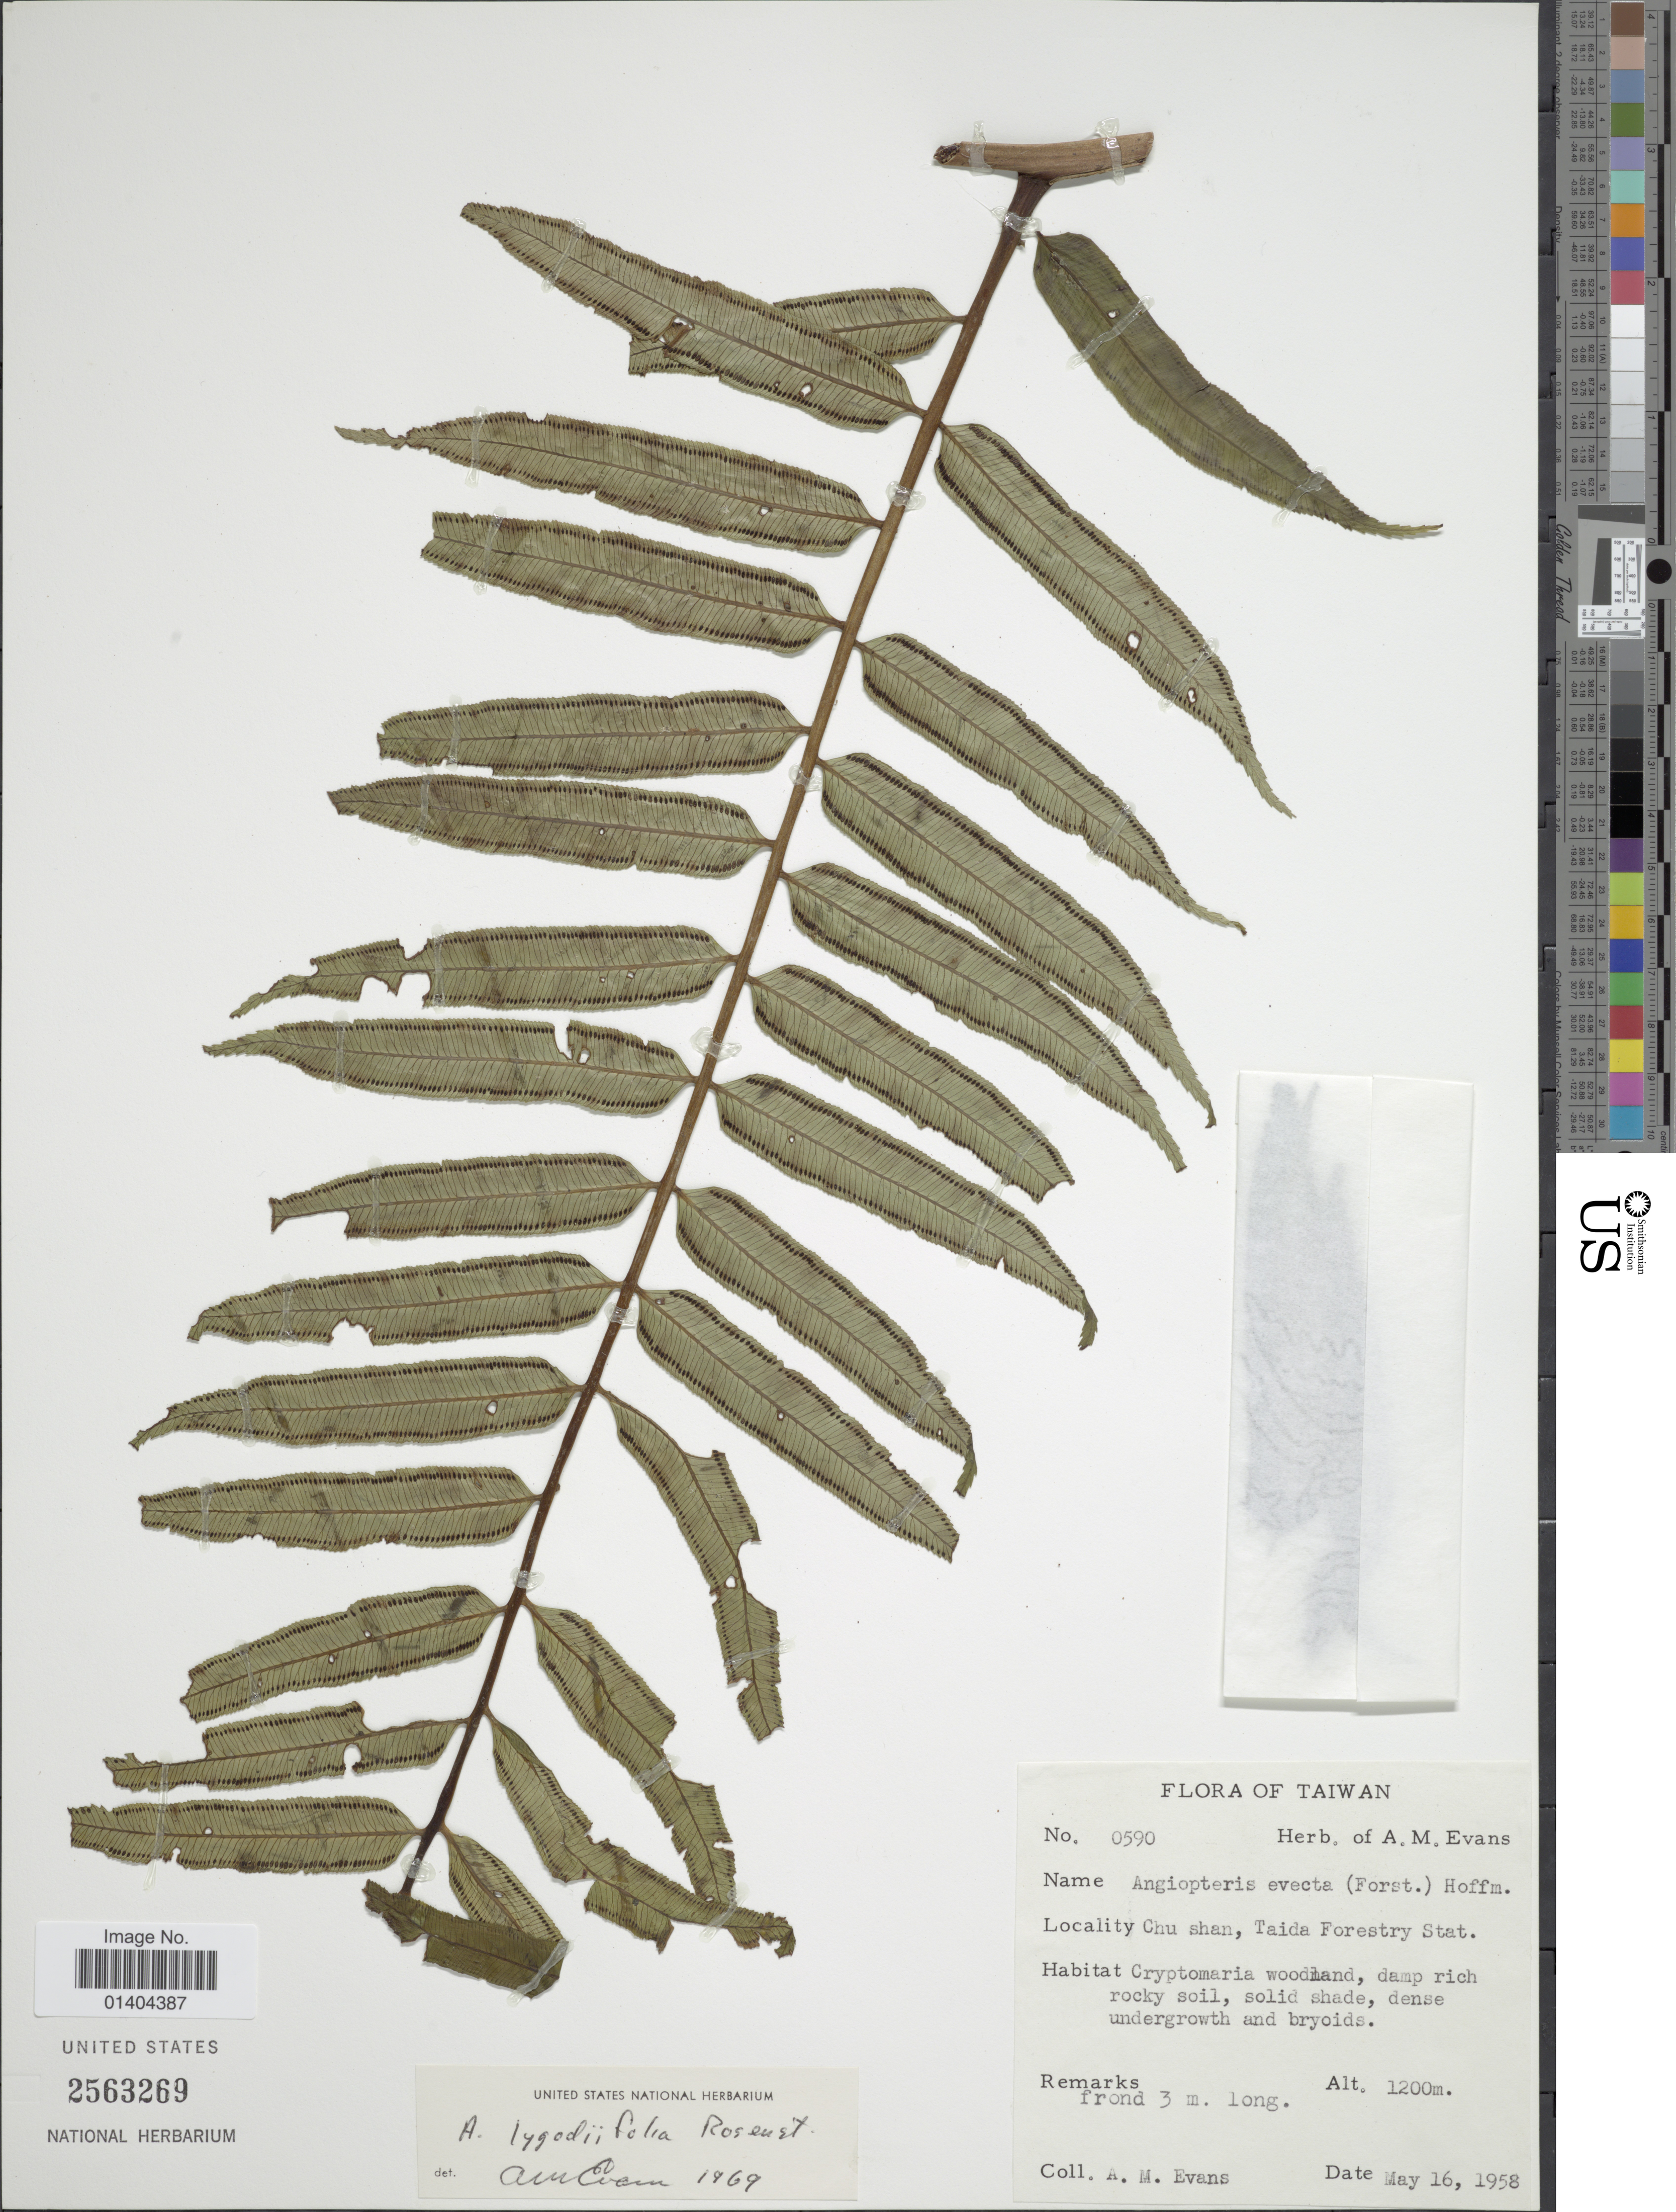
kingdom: Plantae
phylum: Tracheophyta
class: Polypodiopsida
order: Marattiales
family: Marattiaceae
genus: Angiopteris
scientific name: Angiopteris lygodiifolia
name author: Rosenst.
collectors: A. M. Evans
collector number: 0590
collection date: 1958-05-16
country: Taiwan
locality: Chu shan, Taida Forestry Stat.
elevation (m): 1200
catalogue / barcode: US 2563269